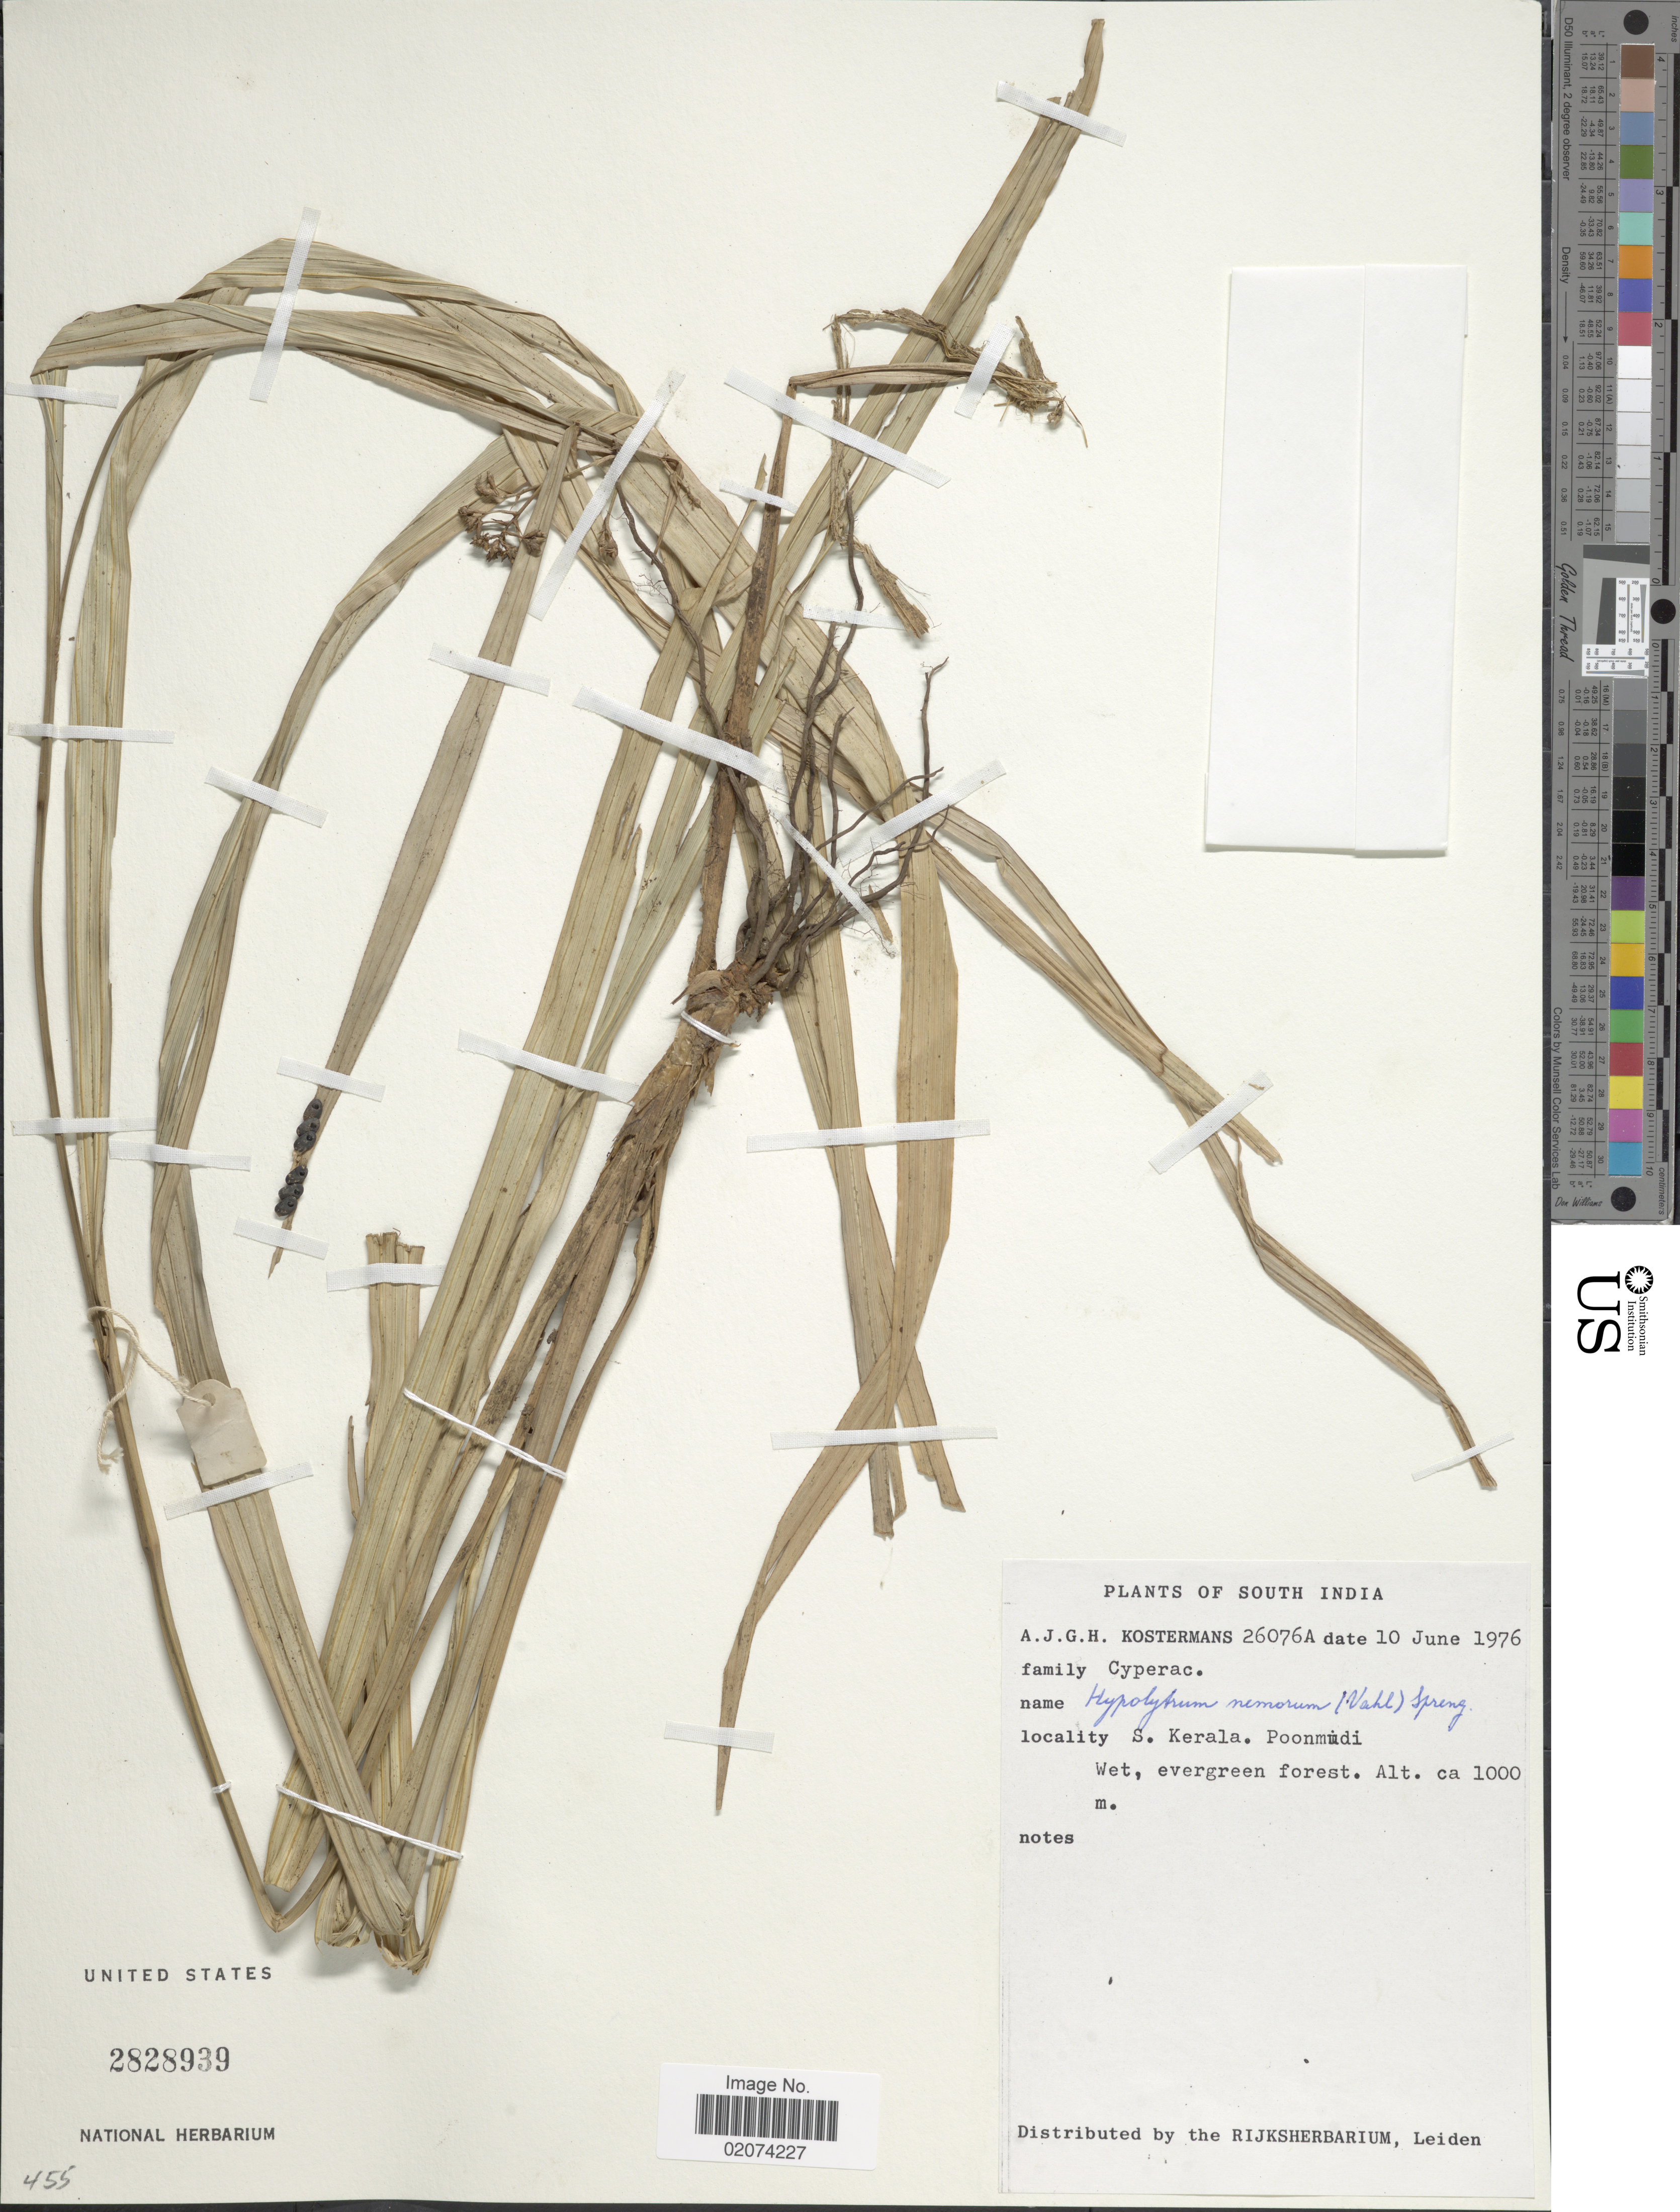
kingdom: Plantae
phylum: Tracheophyta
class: Liliopsida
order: Poales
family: Cyperaceae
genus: Hypolytrum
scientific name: Hypolytrum nemorum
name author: (Vahl) Spreng.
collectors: A. J. G. Kostermans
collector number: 26076A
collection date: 1976-06-10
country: India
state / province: Kerala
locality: South India. S. Kerala. Poonmudi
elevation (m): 1000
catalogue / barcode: US 2828939